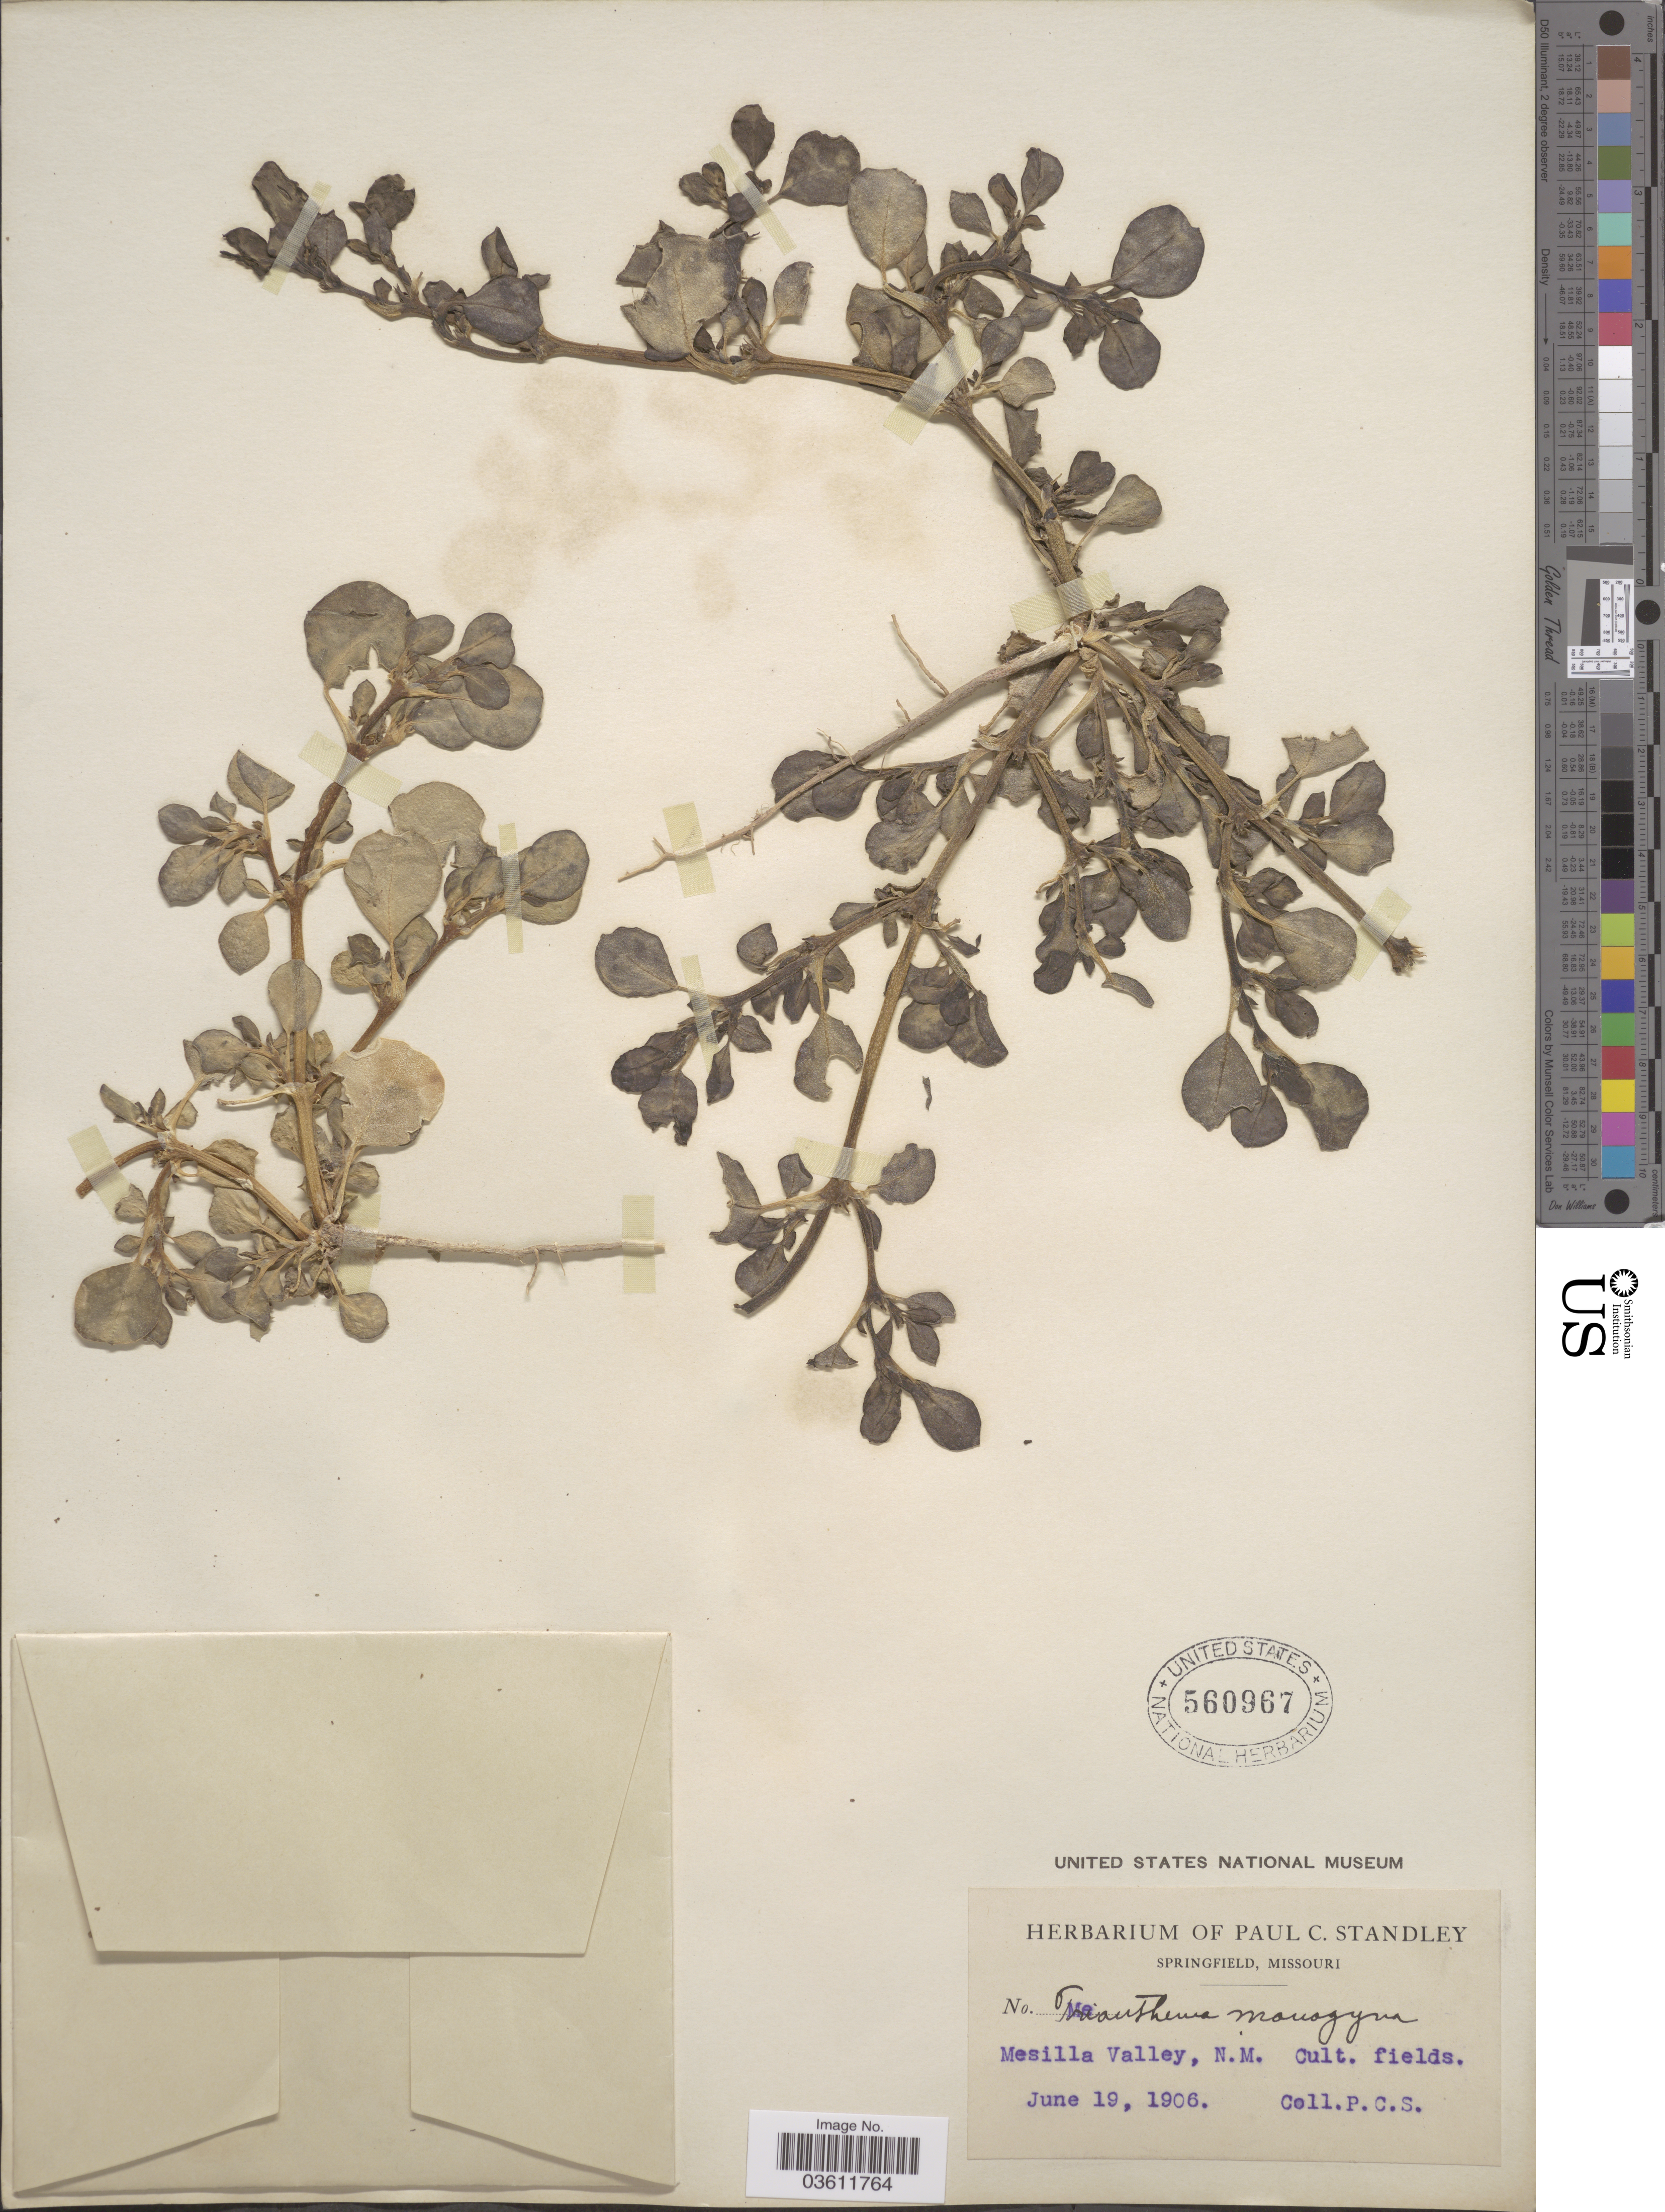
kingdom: Plantae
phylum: Tracheophyta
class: Magnoliopsida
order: Caryophyllales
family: Aizoaceae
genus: Trianthema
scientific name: Trianthema portulacastrum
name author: L.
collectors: P. C. Standley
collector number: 61*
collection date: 1906-06-19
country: United States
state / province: New Mexico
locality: Mesilla Valley.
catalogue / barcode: US 560967